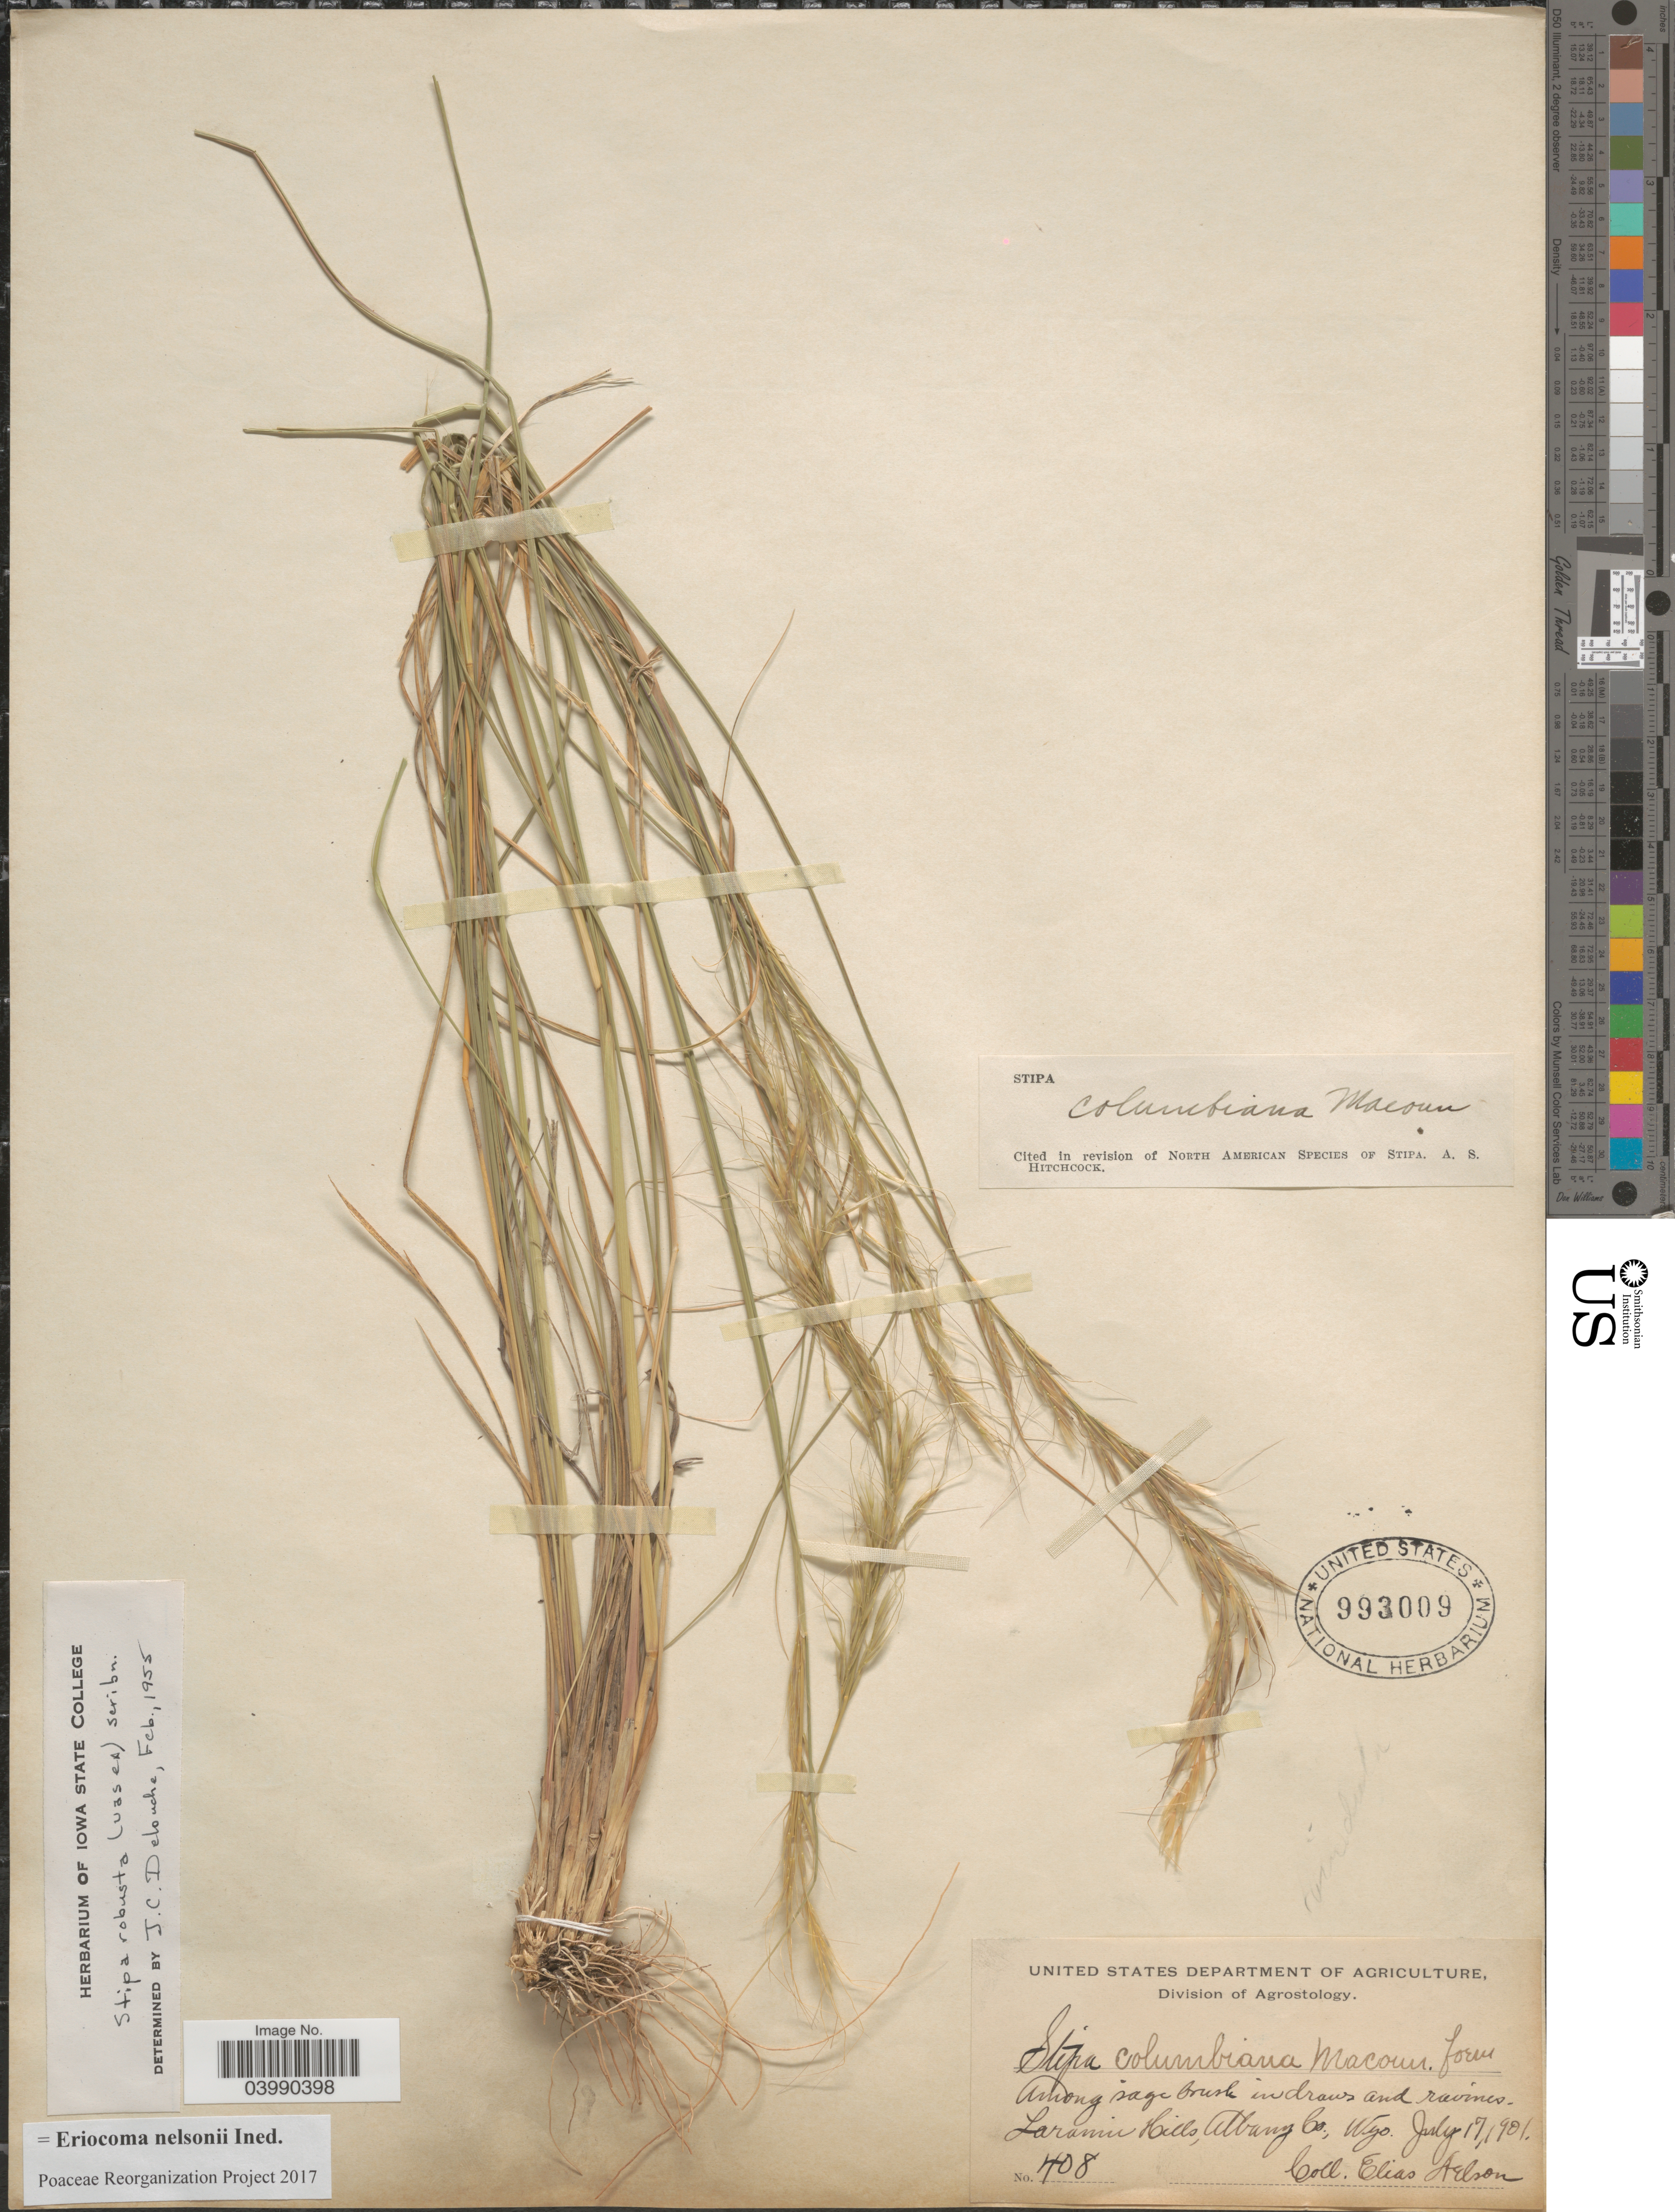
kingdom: Plantae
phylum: Tracheophyta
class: Liliopsida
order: Poales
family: Poaceae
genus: Eriocoma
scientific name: Eriocoma nelsonii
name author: (Scribn.) Romasch.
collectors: E. Nelson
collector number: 408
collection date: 1901-07-17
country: United States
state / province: Wyoming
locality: Among sagebrush in draws and ravines. Laramie Hills, Albany Co.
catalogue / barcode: US 993009